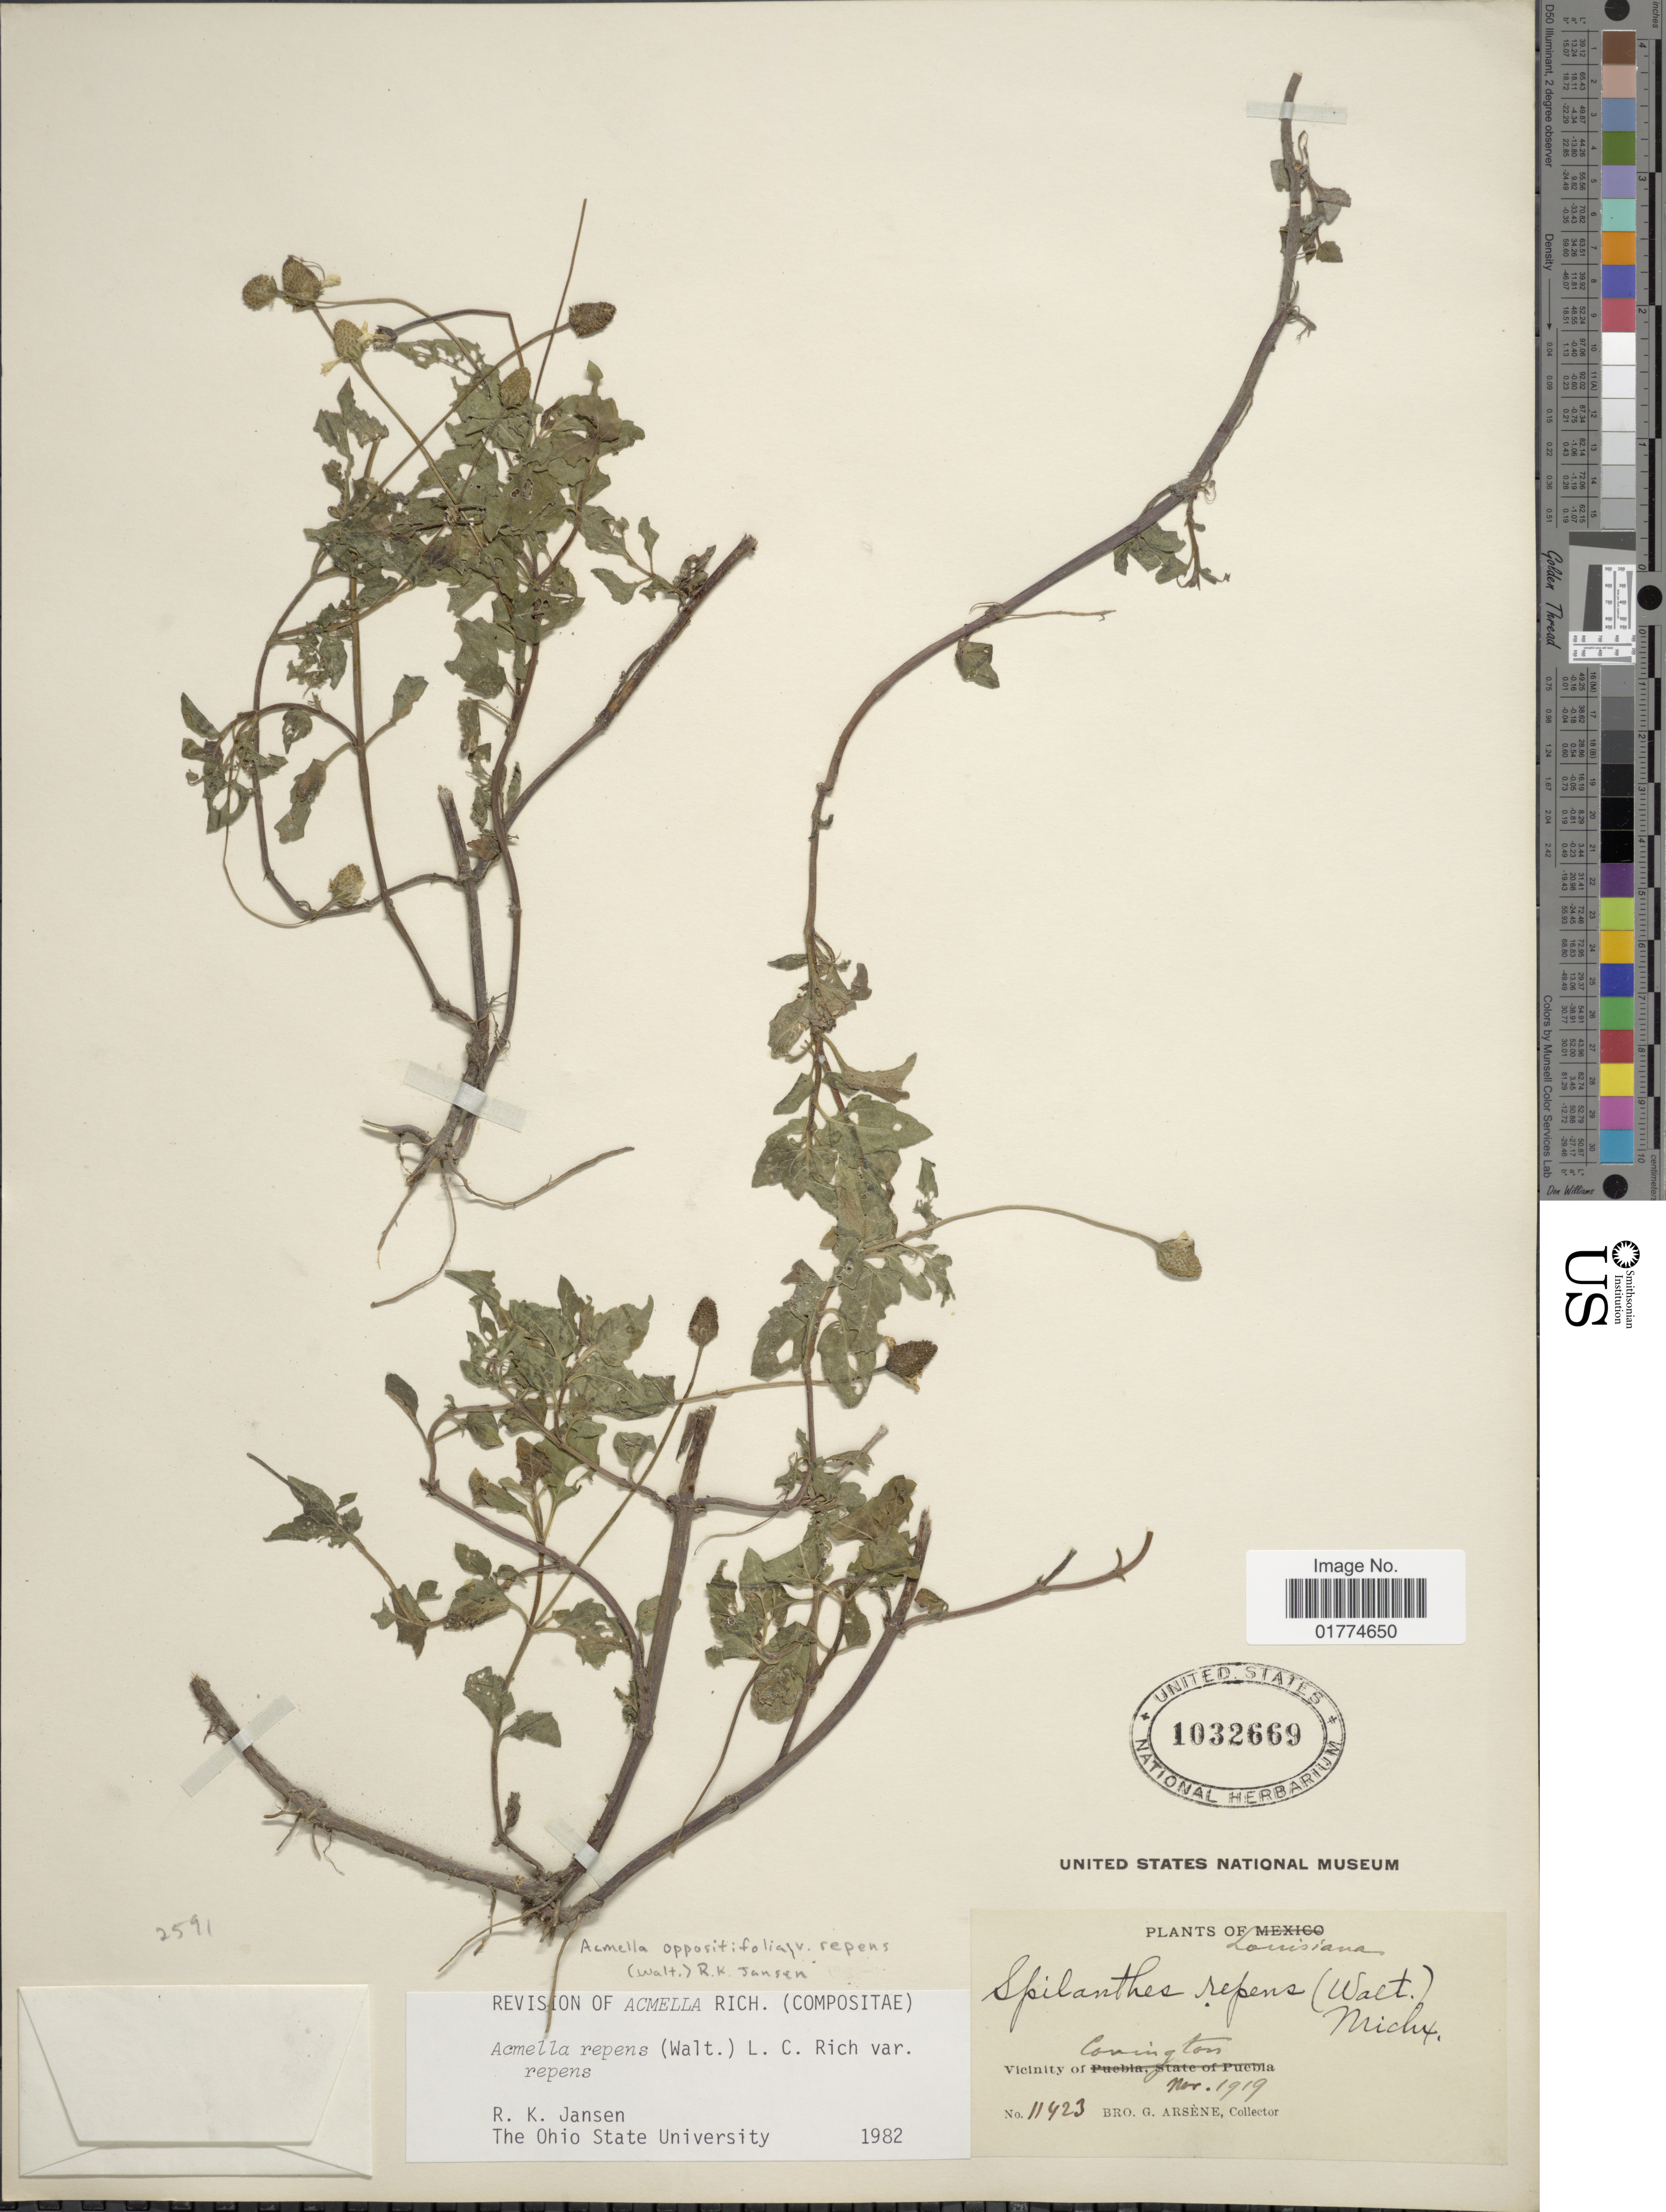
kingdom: Plantae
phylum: Tracheophyta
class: Magnoliopsida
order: Asterales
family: Asteraceae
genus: Acmella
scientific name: Acmella oppositifolia var. repens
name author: (Walter) R.K. Jansen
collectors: Bro. G. Arsène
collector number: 11423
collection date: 1919-11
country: United States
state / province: Louisiana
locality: Vicinity of Covington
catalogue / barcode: US 1032669